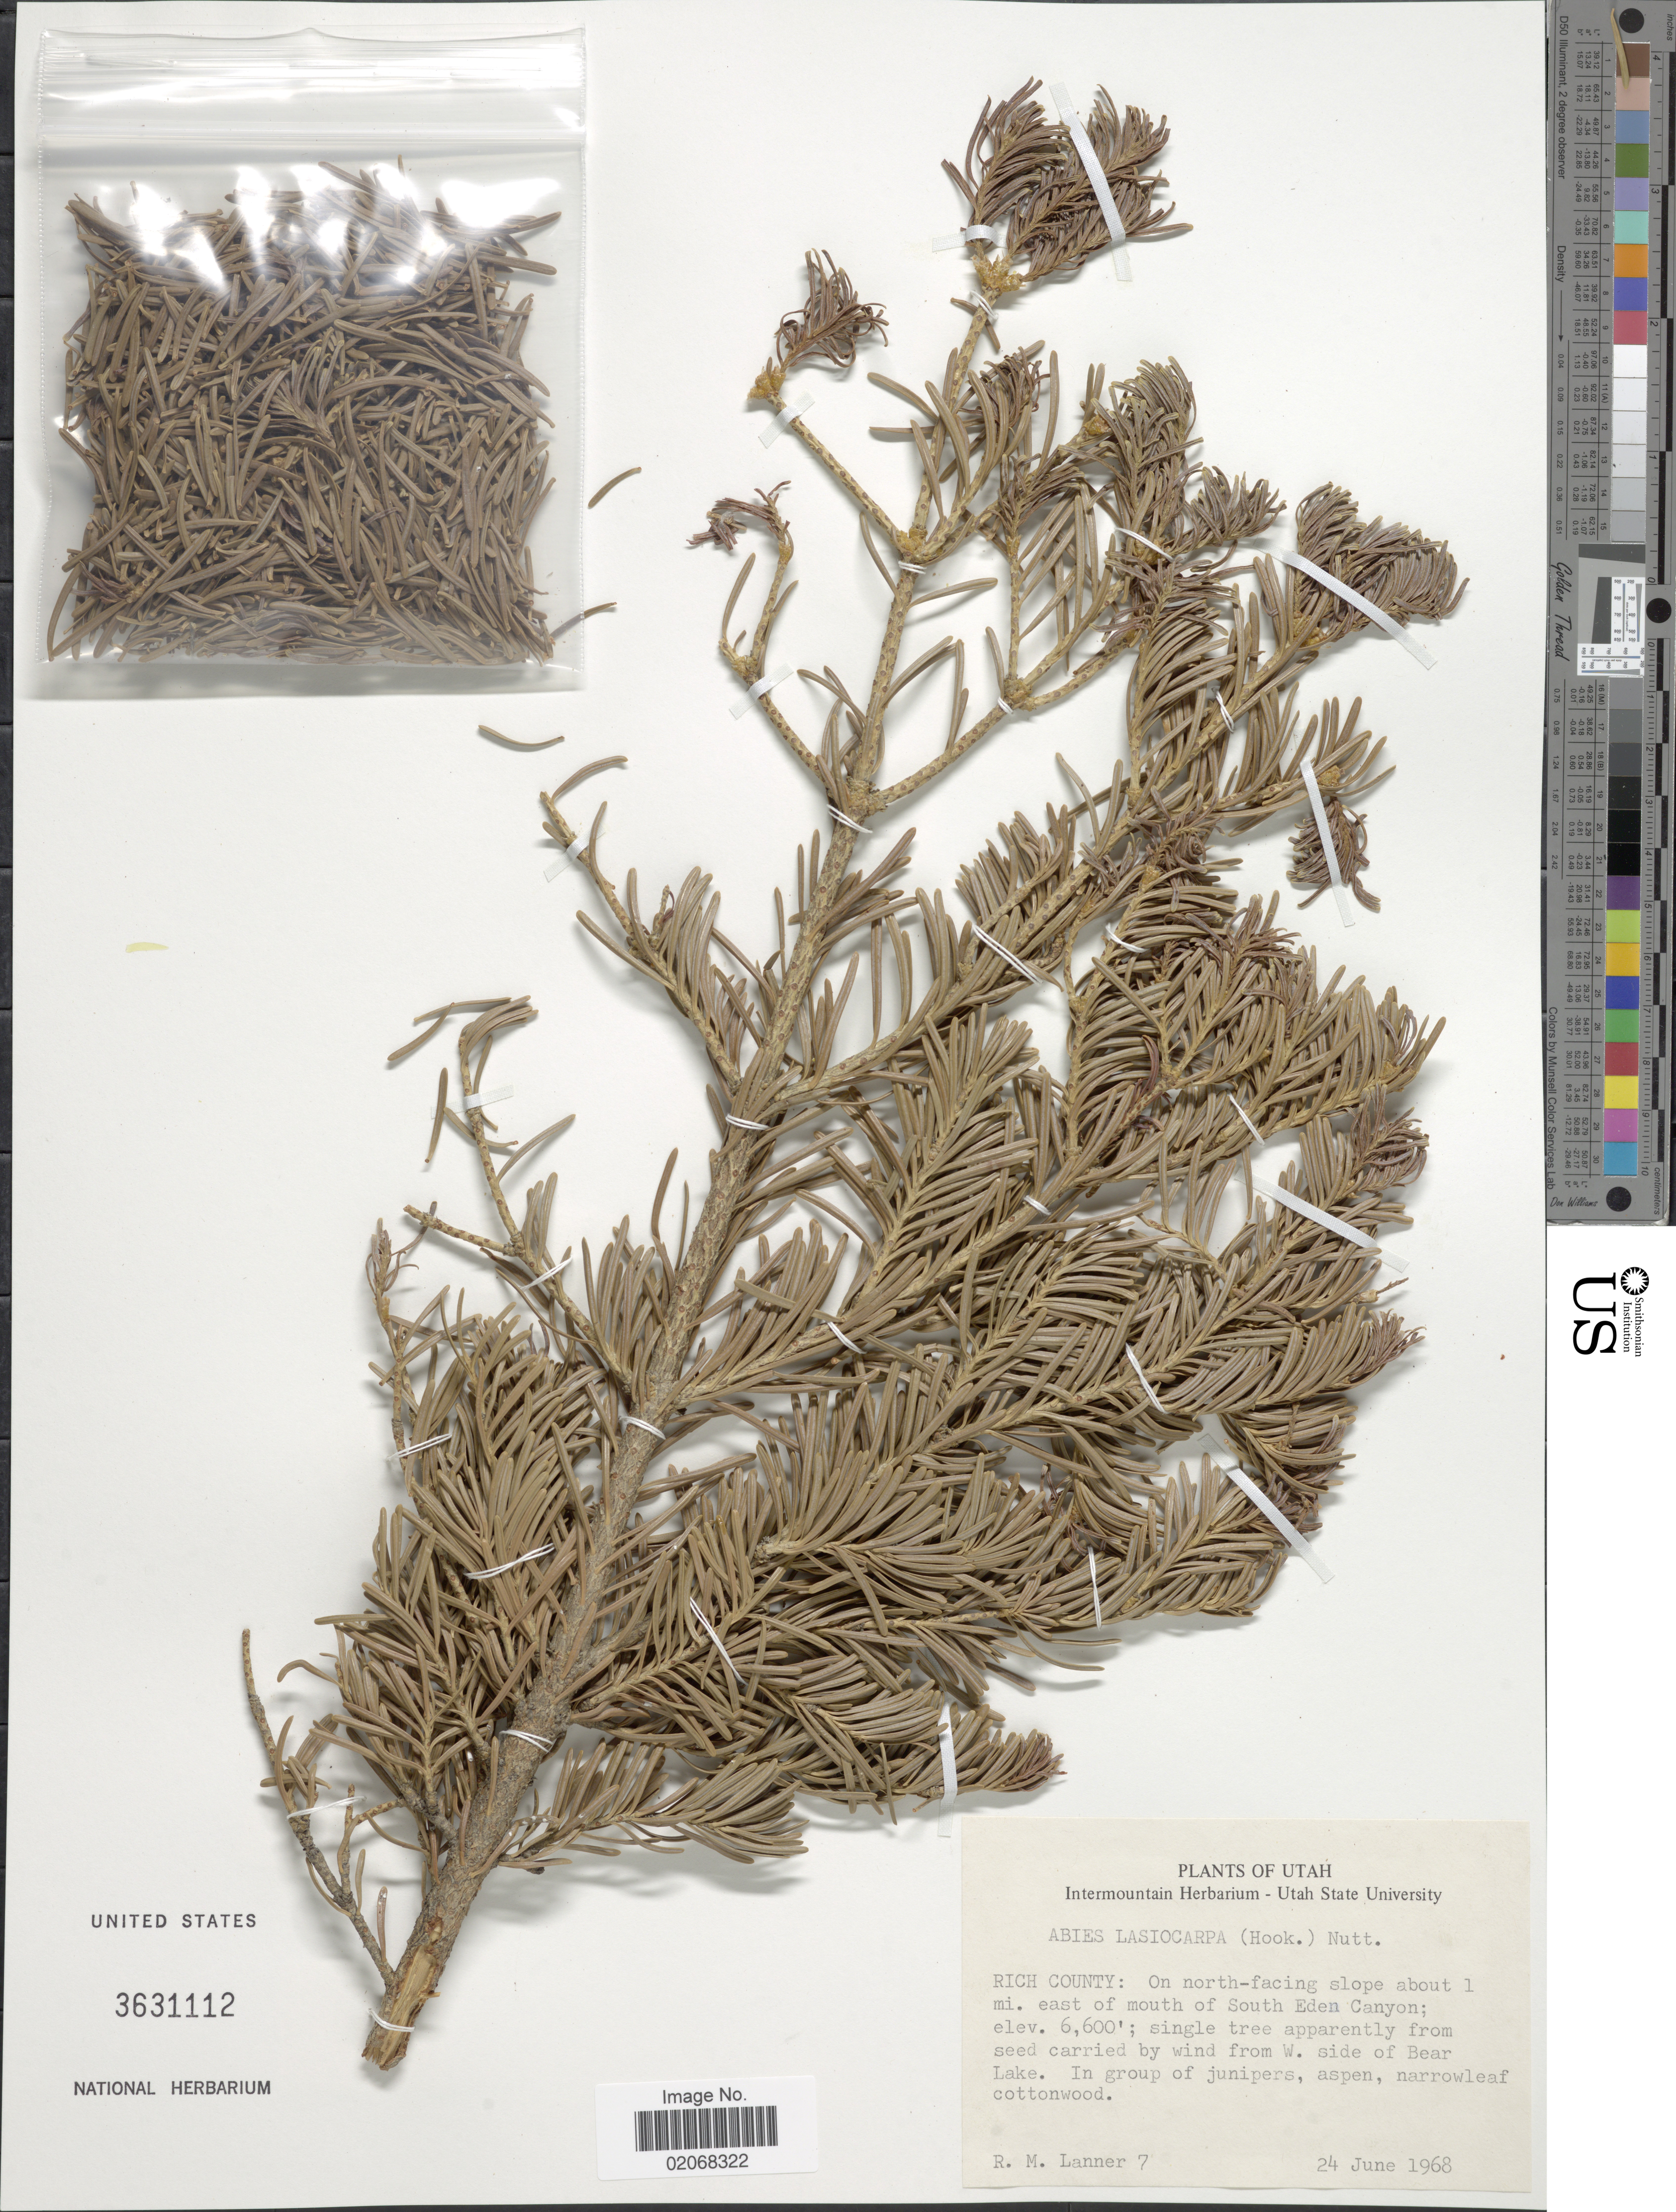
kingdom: Plantae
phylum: Tracheophyta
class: Pinopsida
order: Pinales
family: Pinaceae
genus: Abies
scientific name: Abies lasiocarpa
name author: (Hook.) Nutt.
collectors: R. Lanner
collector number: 7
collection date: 1968-06-24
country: United States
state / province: Utah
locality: Rich County: On north-facing slope about 1 mi east of mouth of South Eden Canyon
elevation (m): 2012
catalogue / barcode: US 3631112